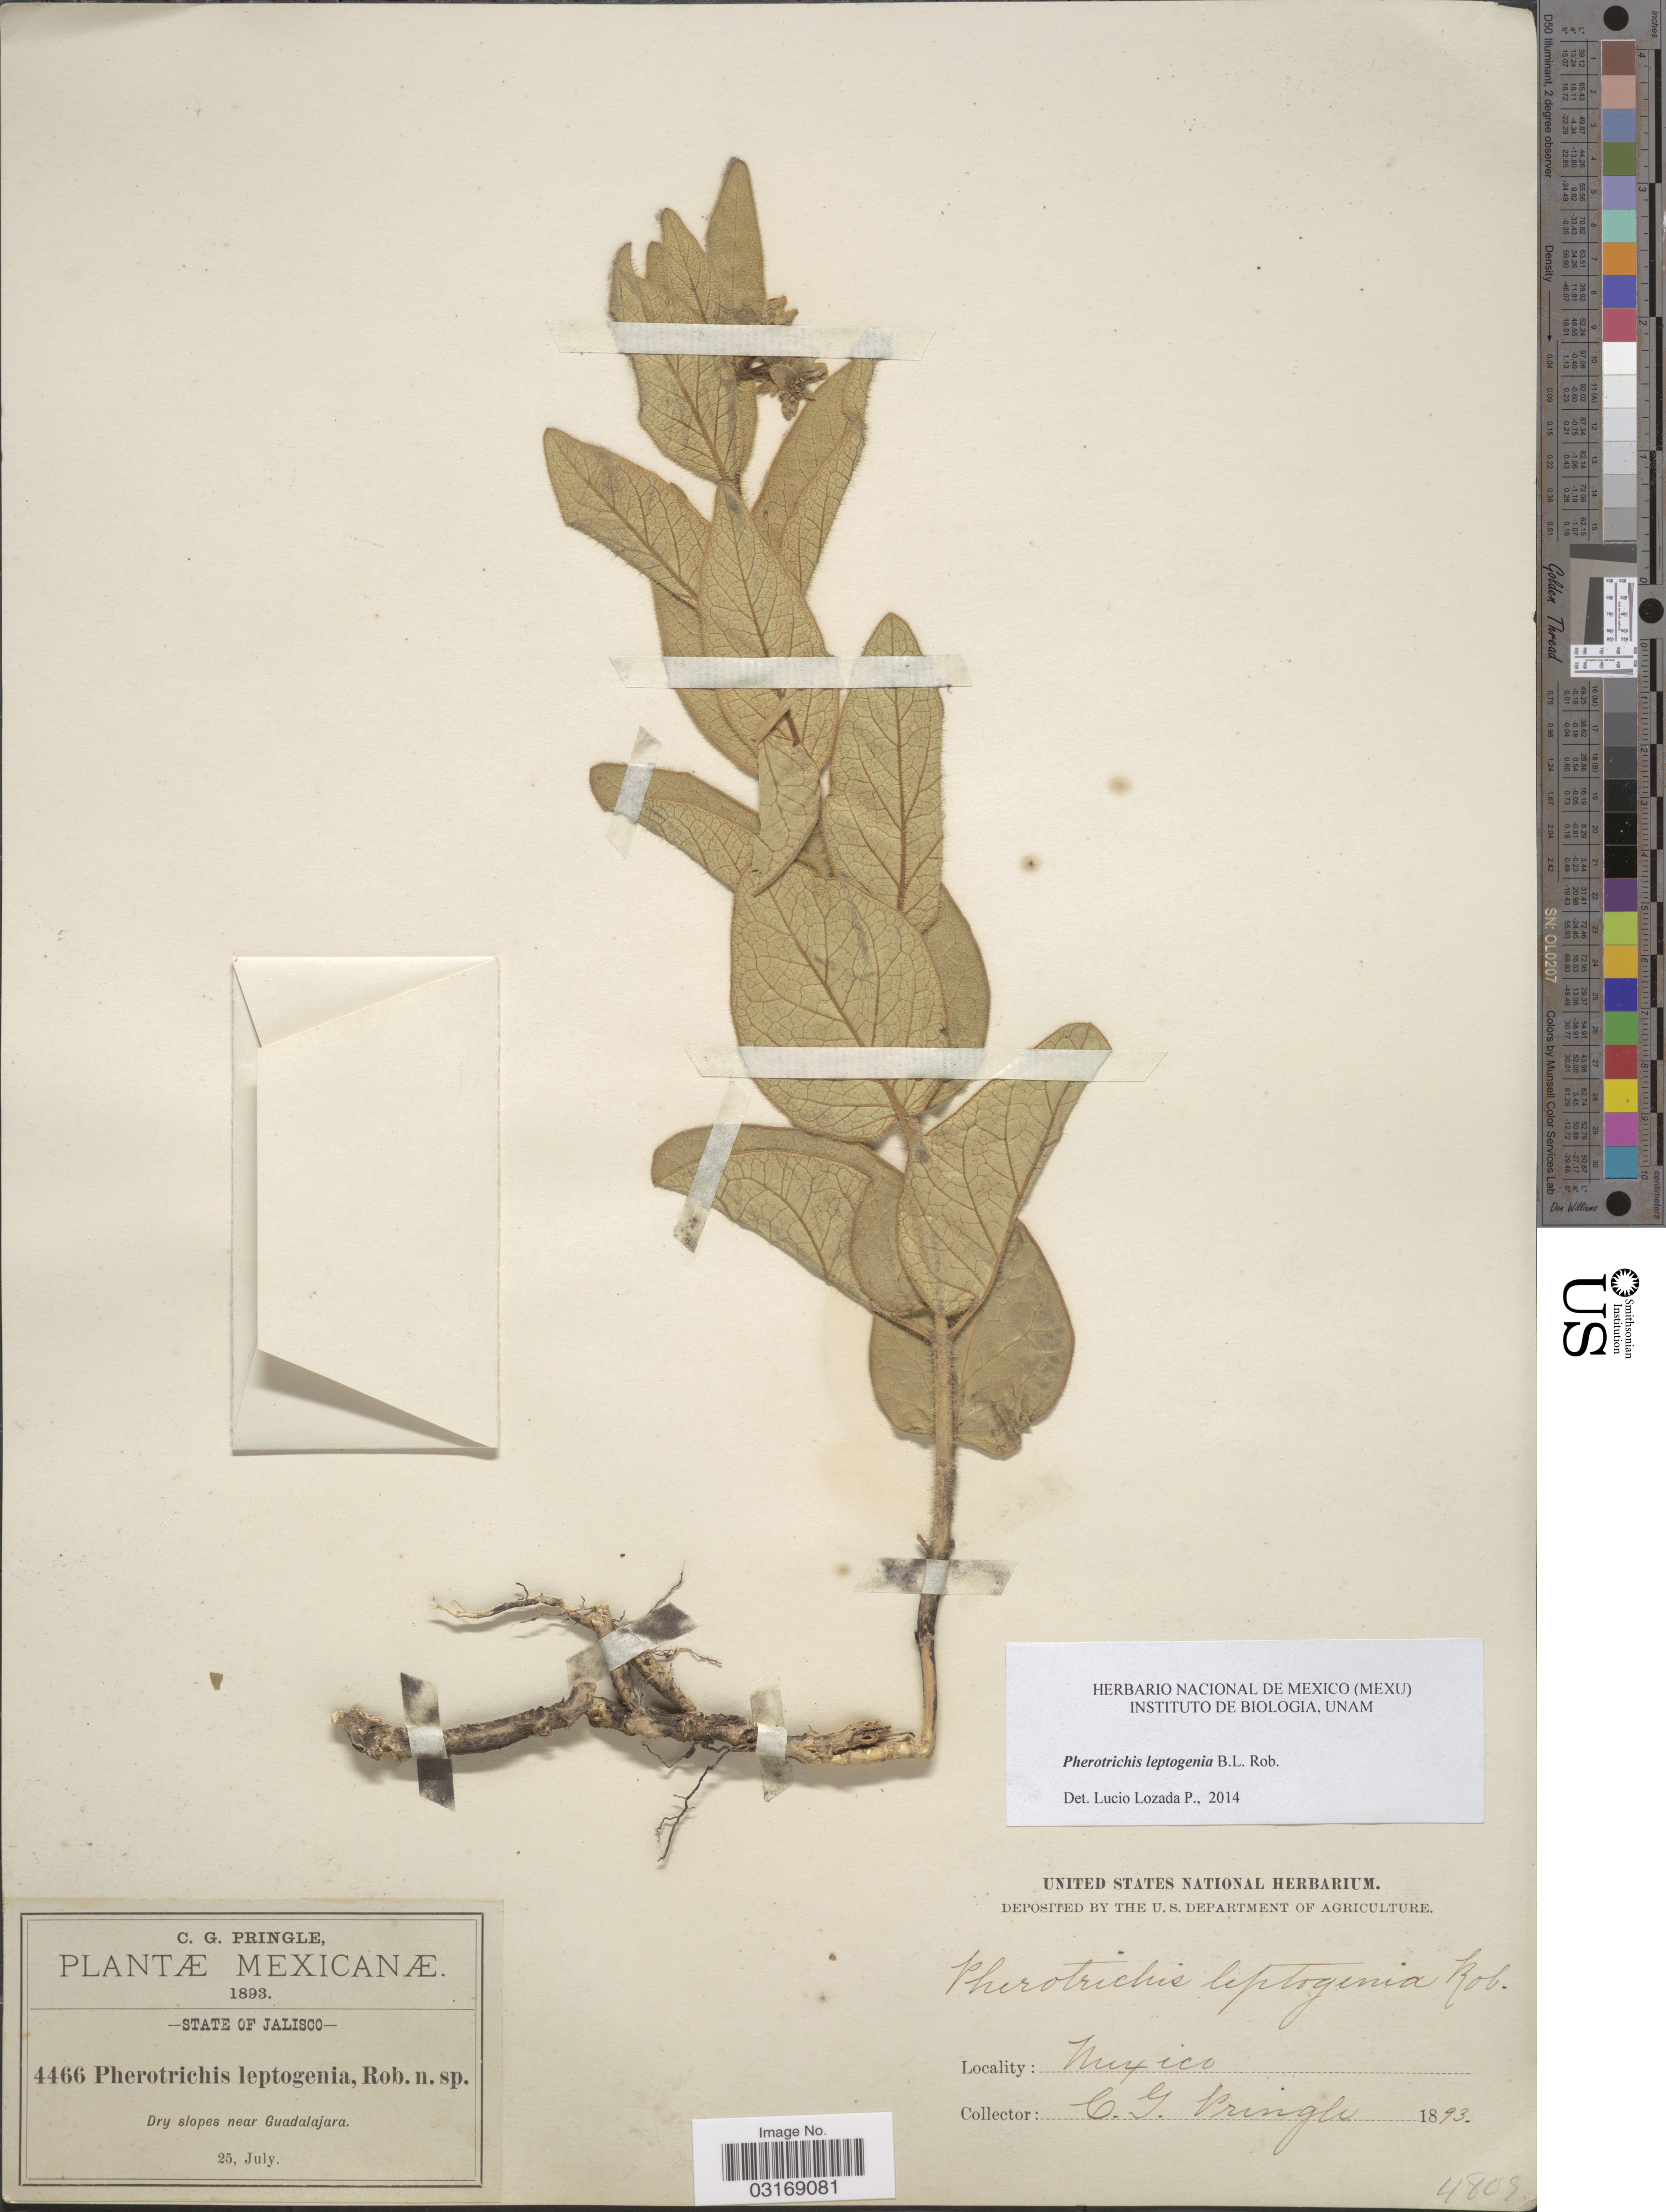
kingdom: Plantae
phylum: Tracheophyta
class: Magnoliopsida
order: Gentianales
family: Apocynaceae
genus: Pherotrichis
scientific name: Pherotrichis leptogenia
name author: B.L. Rob.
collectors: C. G. Pringle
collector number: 4466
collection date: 1893-07-25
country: Mexico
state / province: Jalisco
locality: Dry slopes near Guadalajara.